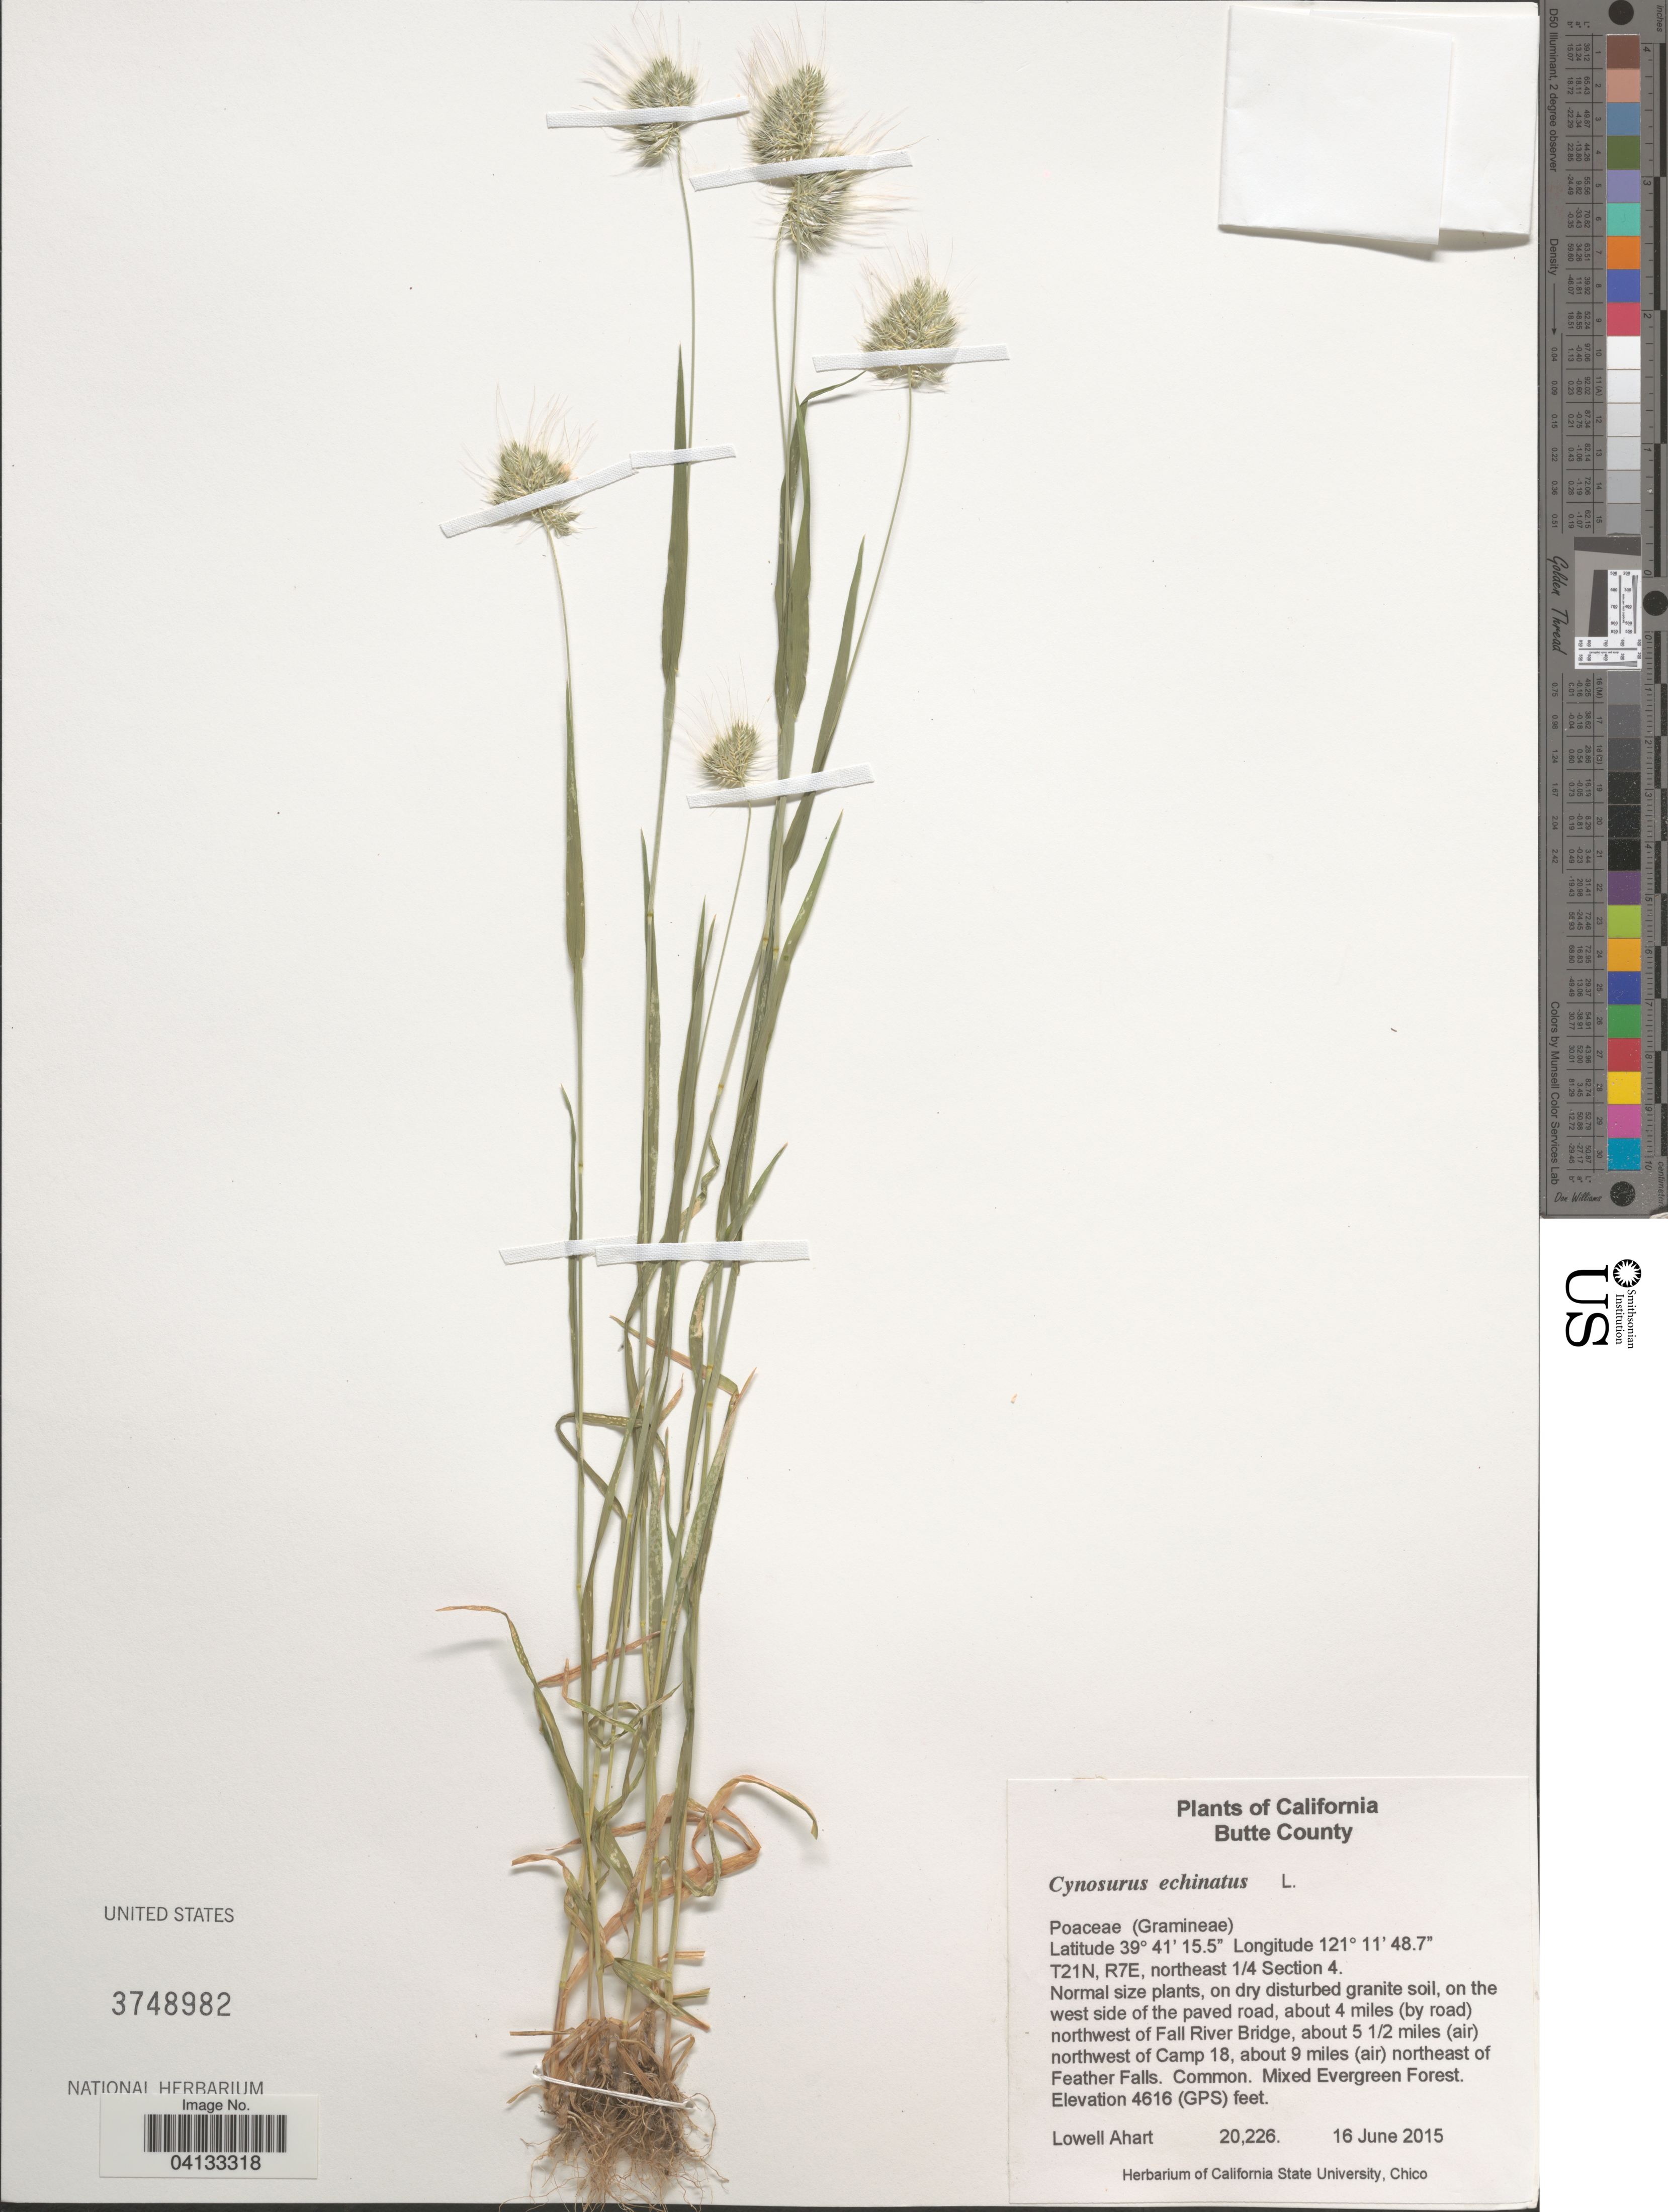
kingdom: Plantae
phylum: Tracheophyta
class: Liliopsida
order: Poales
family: Poaceae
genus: Cynosurus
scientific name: Cynosurus echinatus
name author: L.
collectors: L. Ahart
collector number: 20226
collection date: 2015-06-16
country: United States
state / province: California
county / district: Butte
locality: Butte County. T21N, R7E, northeast 1/4 Section 4. About 4 miles (by road) northwest of Fall River Bridge, about 5 1/2 miles (air) northwest of Camp 18, about 9 miles (air) northeast of Feather Falls.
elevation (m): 1407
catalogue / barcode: US 3748982